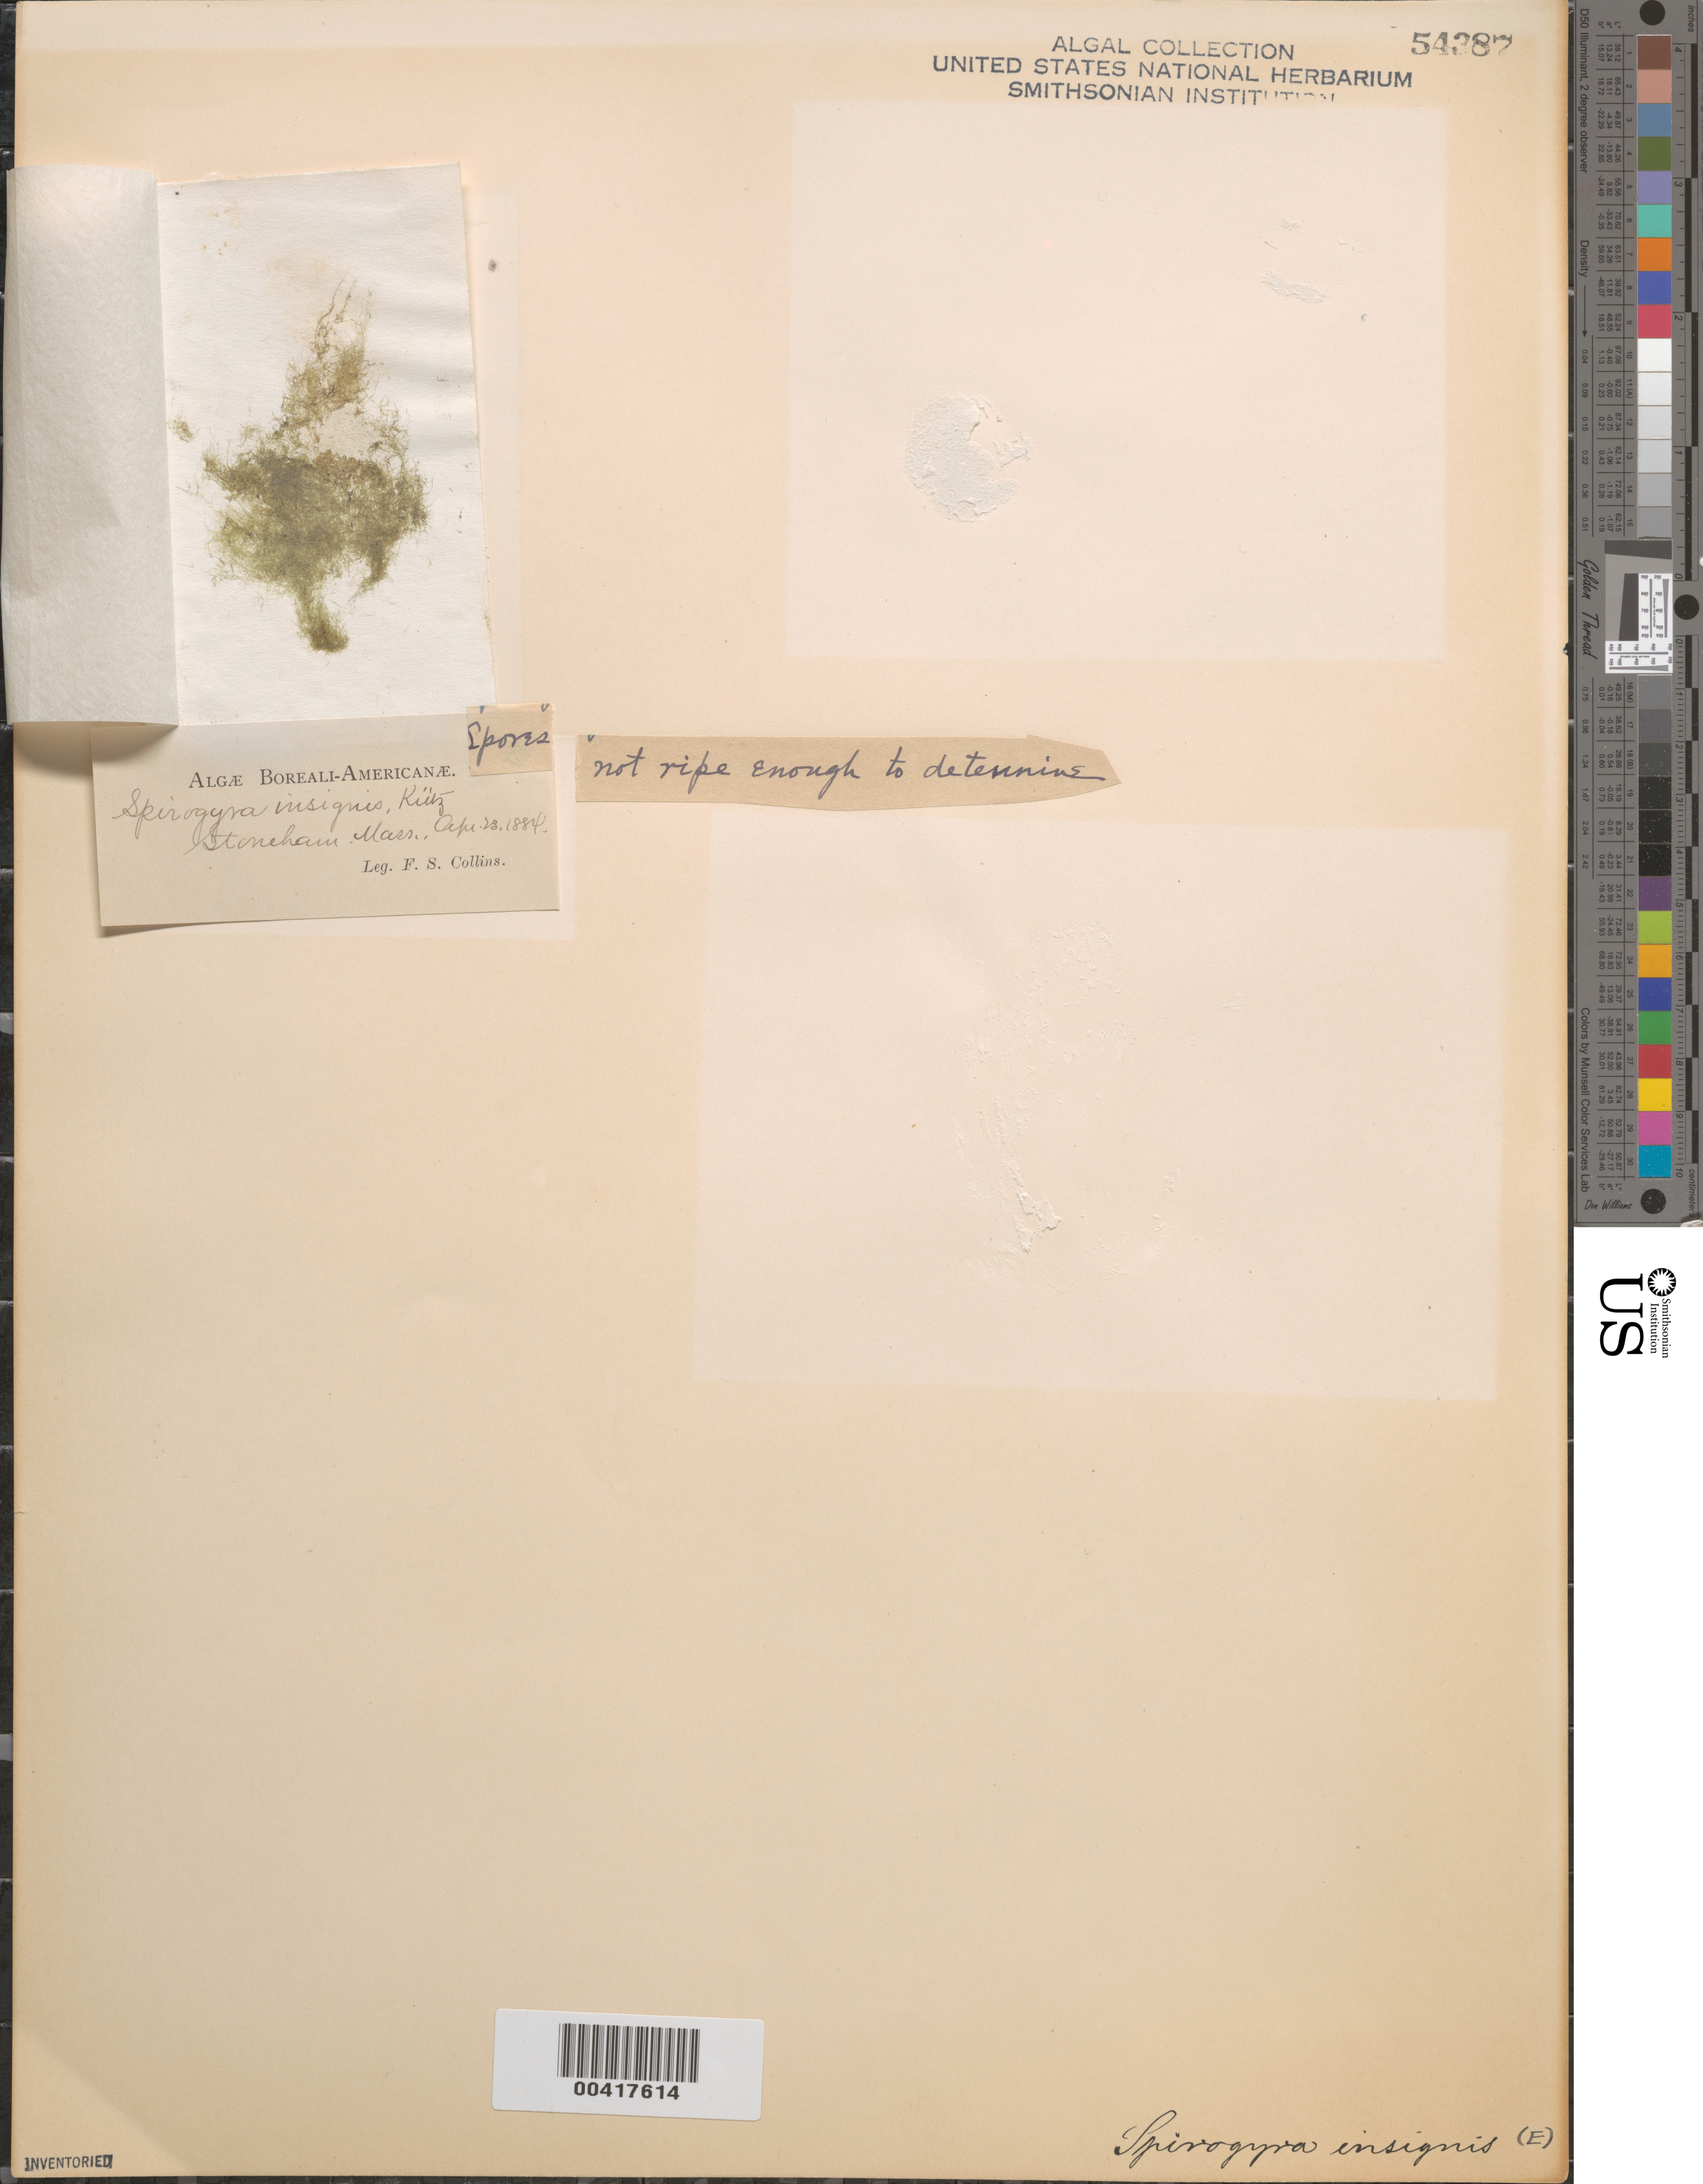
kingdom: Plantae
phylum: Charophyta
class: Zygnematophyceae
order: Zygnematales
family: Zygnemataceae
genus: Spirogyra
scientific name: Spirogyra insignis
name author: (Hassall) Kütz.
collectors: F. Collins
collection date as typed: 23 Apr 1884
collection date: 1884-04-23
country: United States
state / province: Massachusetts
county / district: Middlesex County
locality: Stoneham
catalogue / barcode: US 54387